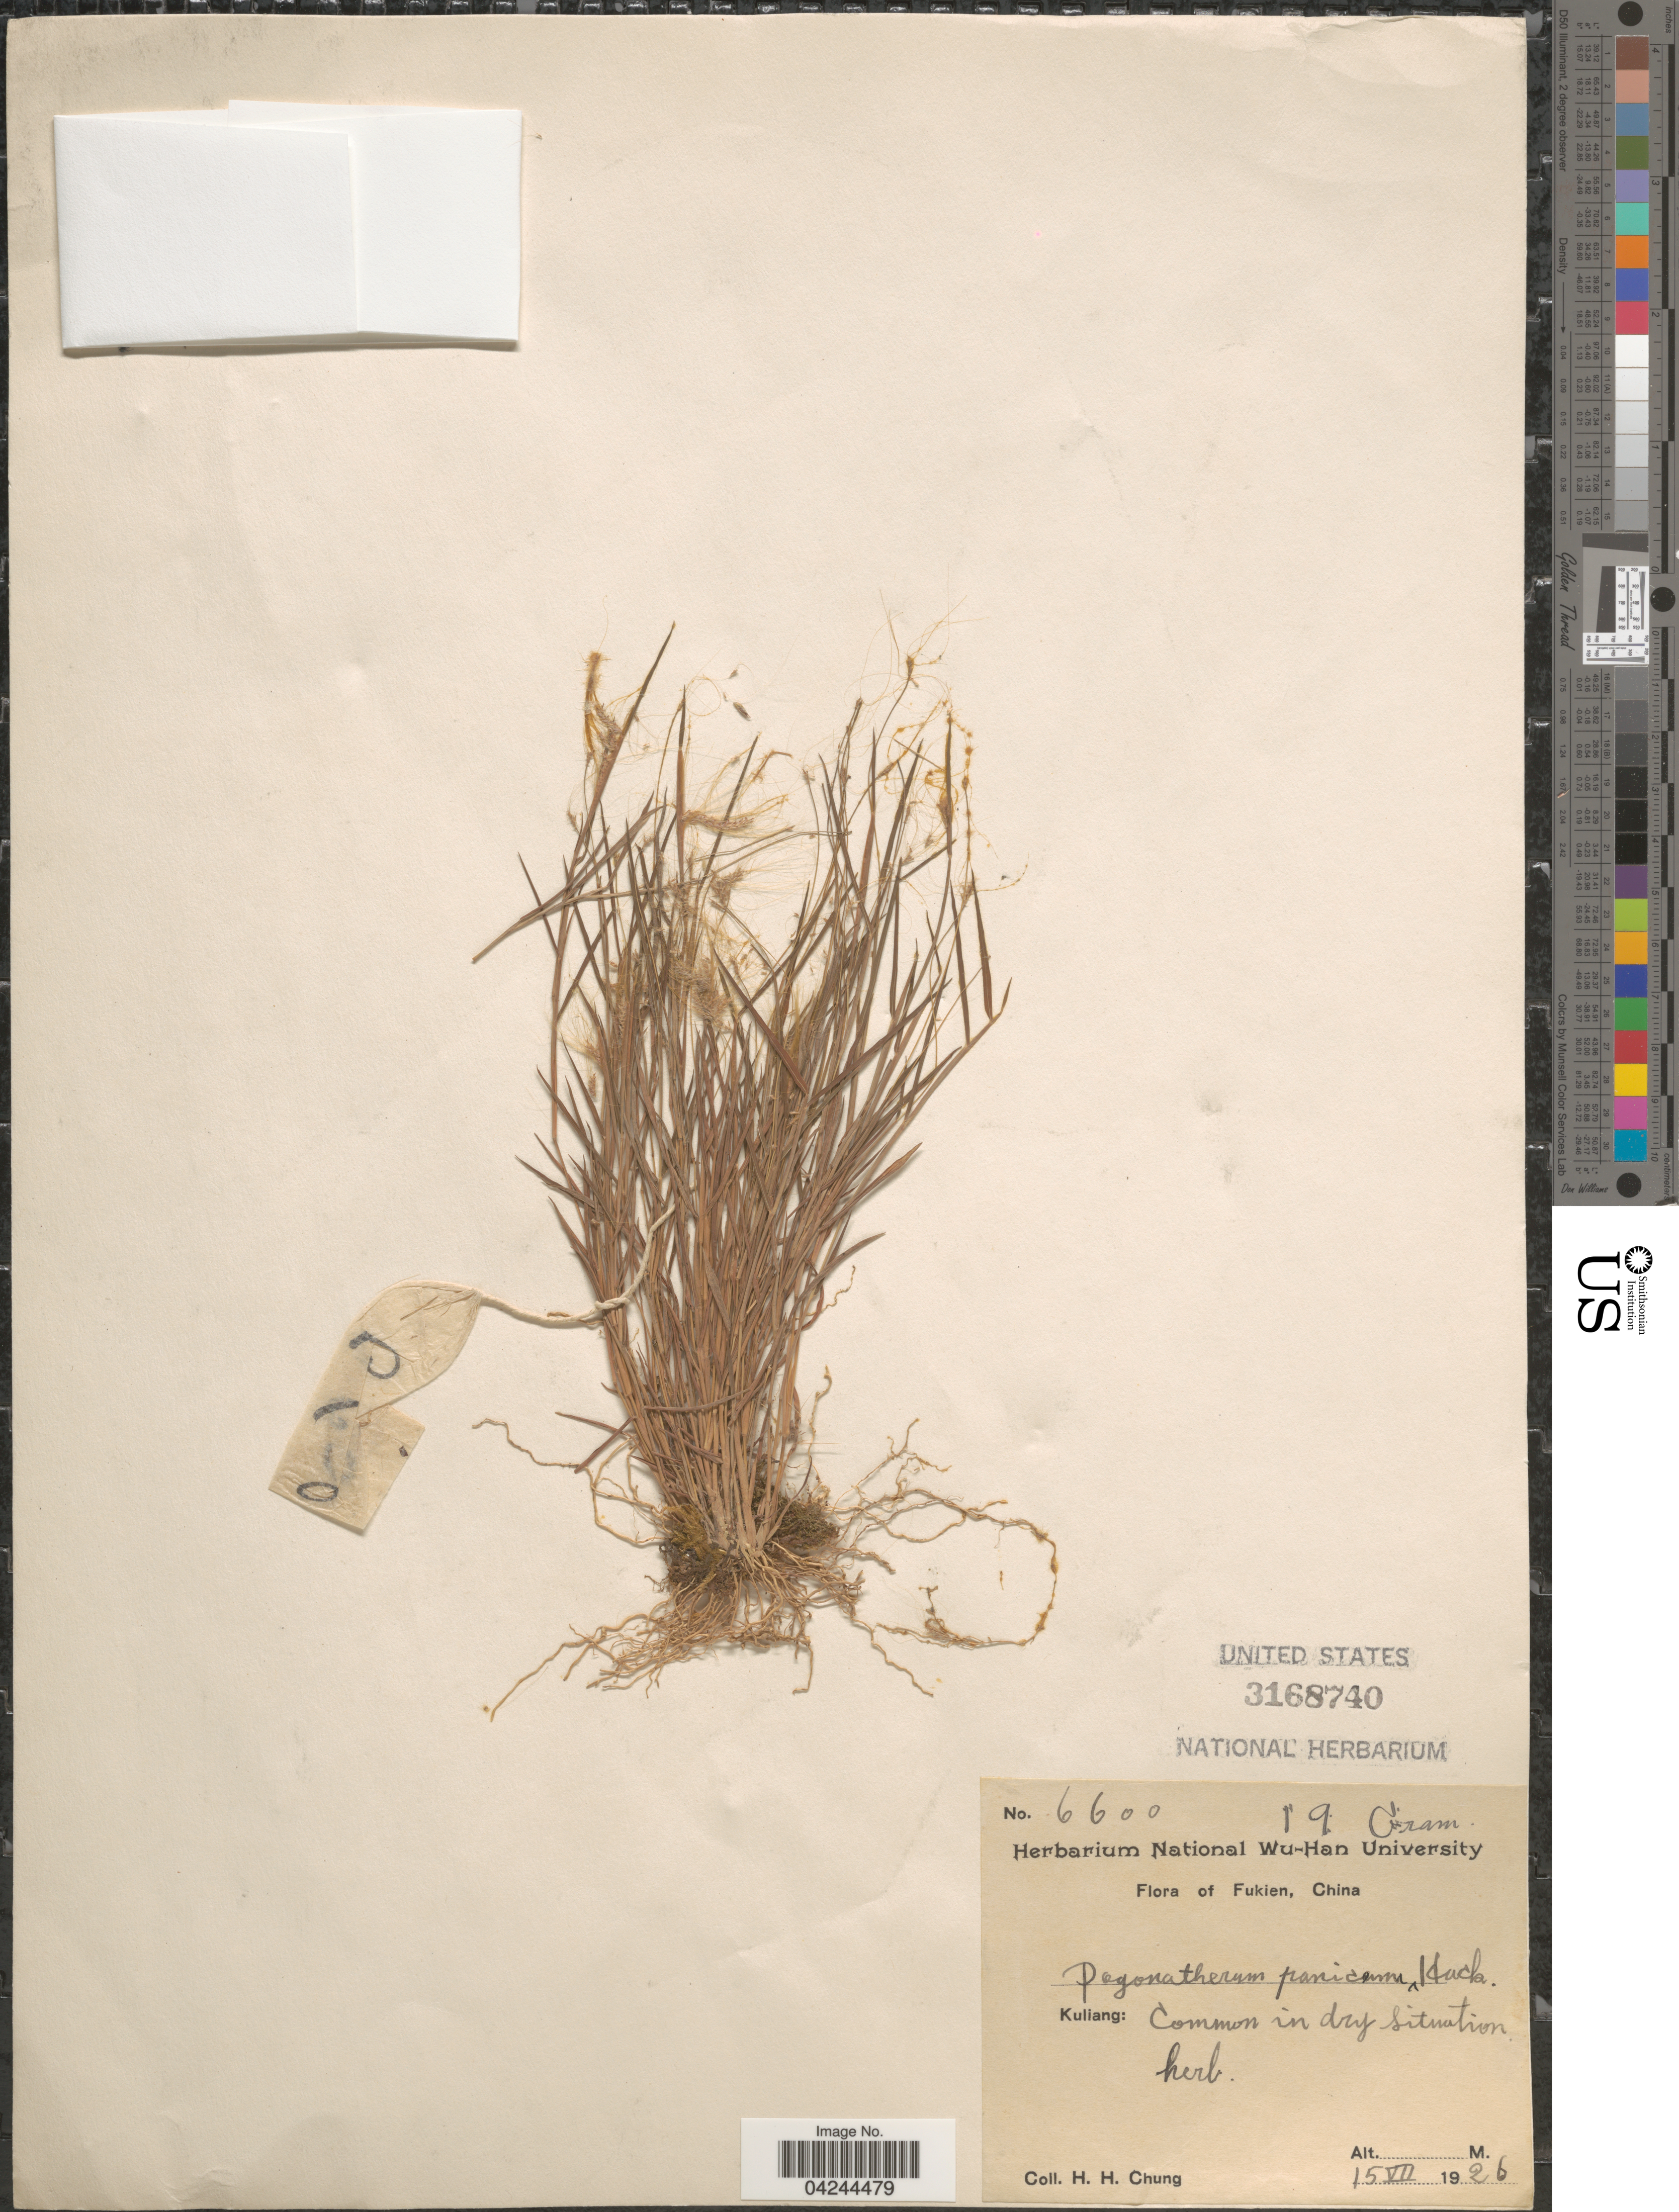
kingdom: Plantae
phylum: Tracheophyta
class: Liliopsida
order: Poales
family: Poaceae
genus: Pogonatherum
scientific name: Pogonatherum crinitum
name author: (Thunb.) Kunth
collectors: H. Chung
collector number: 6600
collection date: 1926-07-15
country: China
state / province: Fujian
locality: Fukien. Kuliang: Common in dry situation.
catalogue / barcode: US 3168740